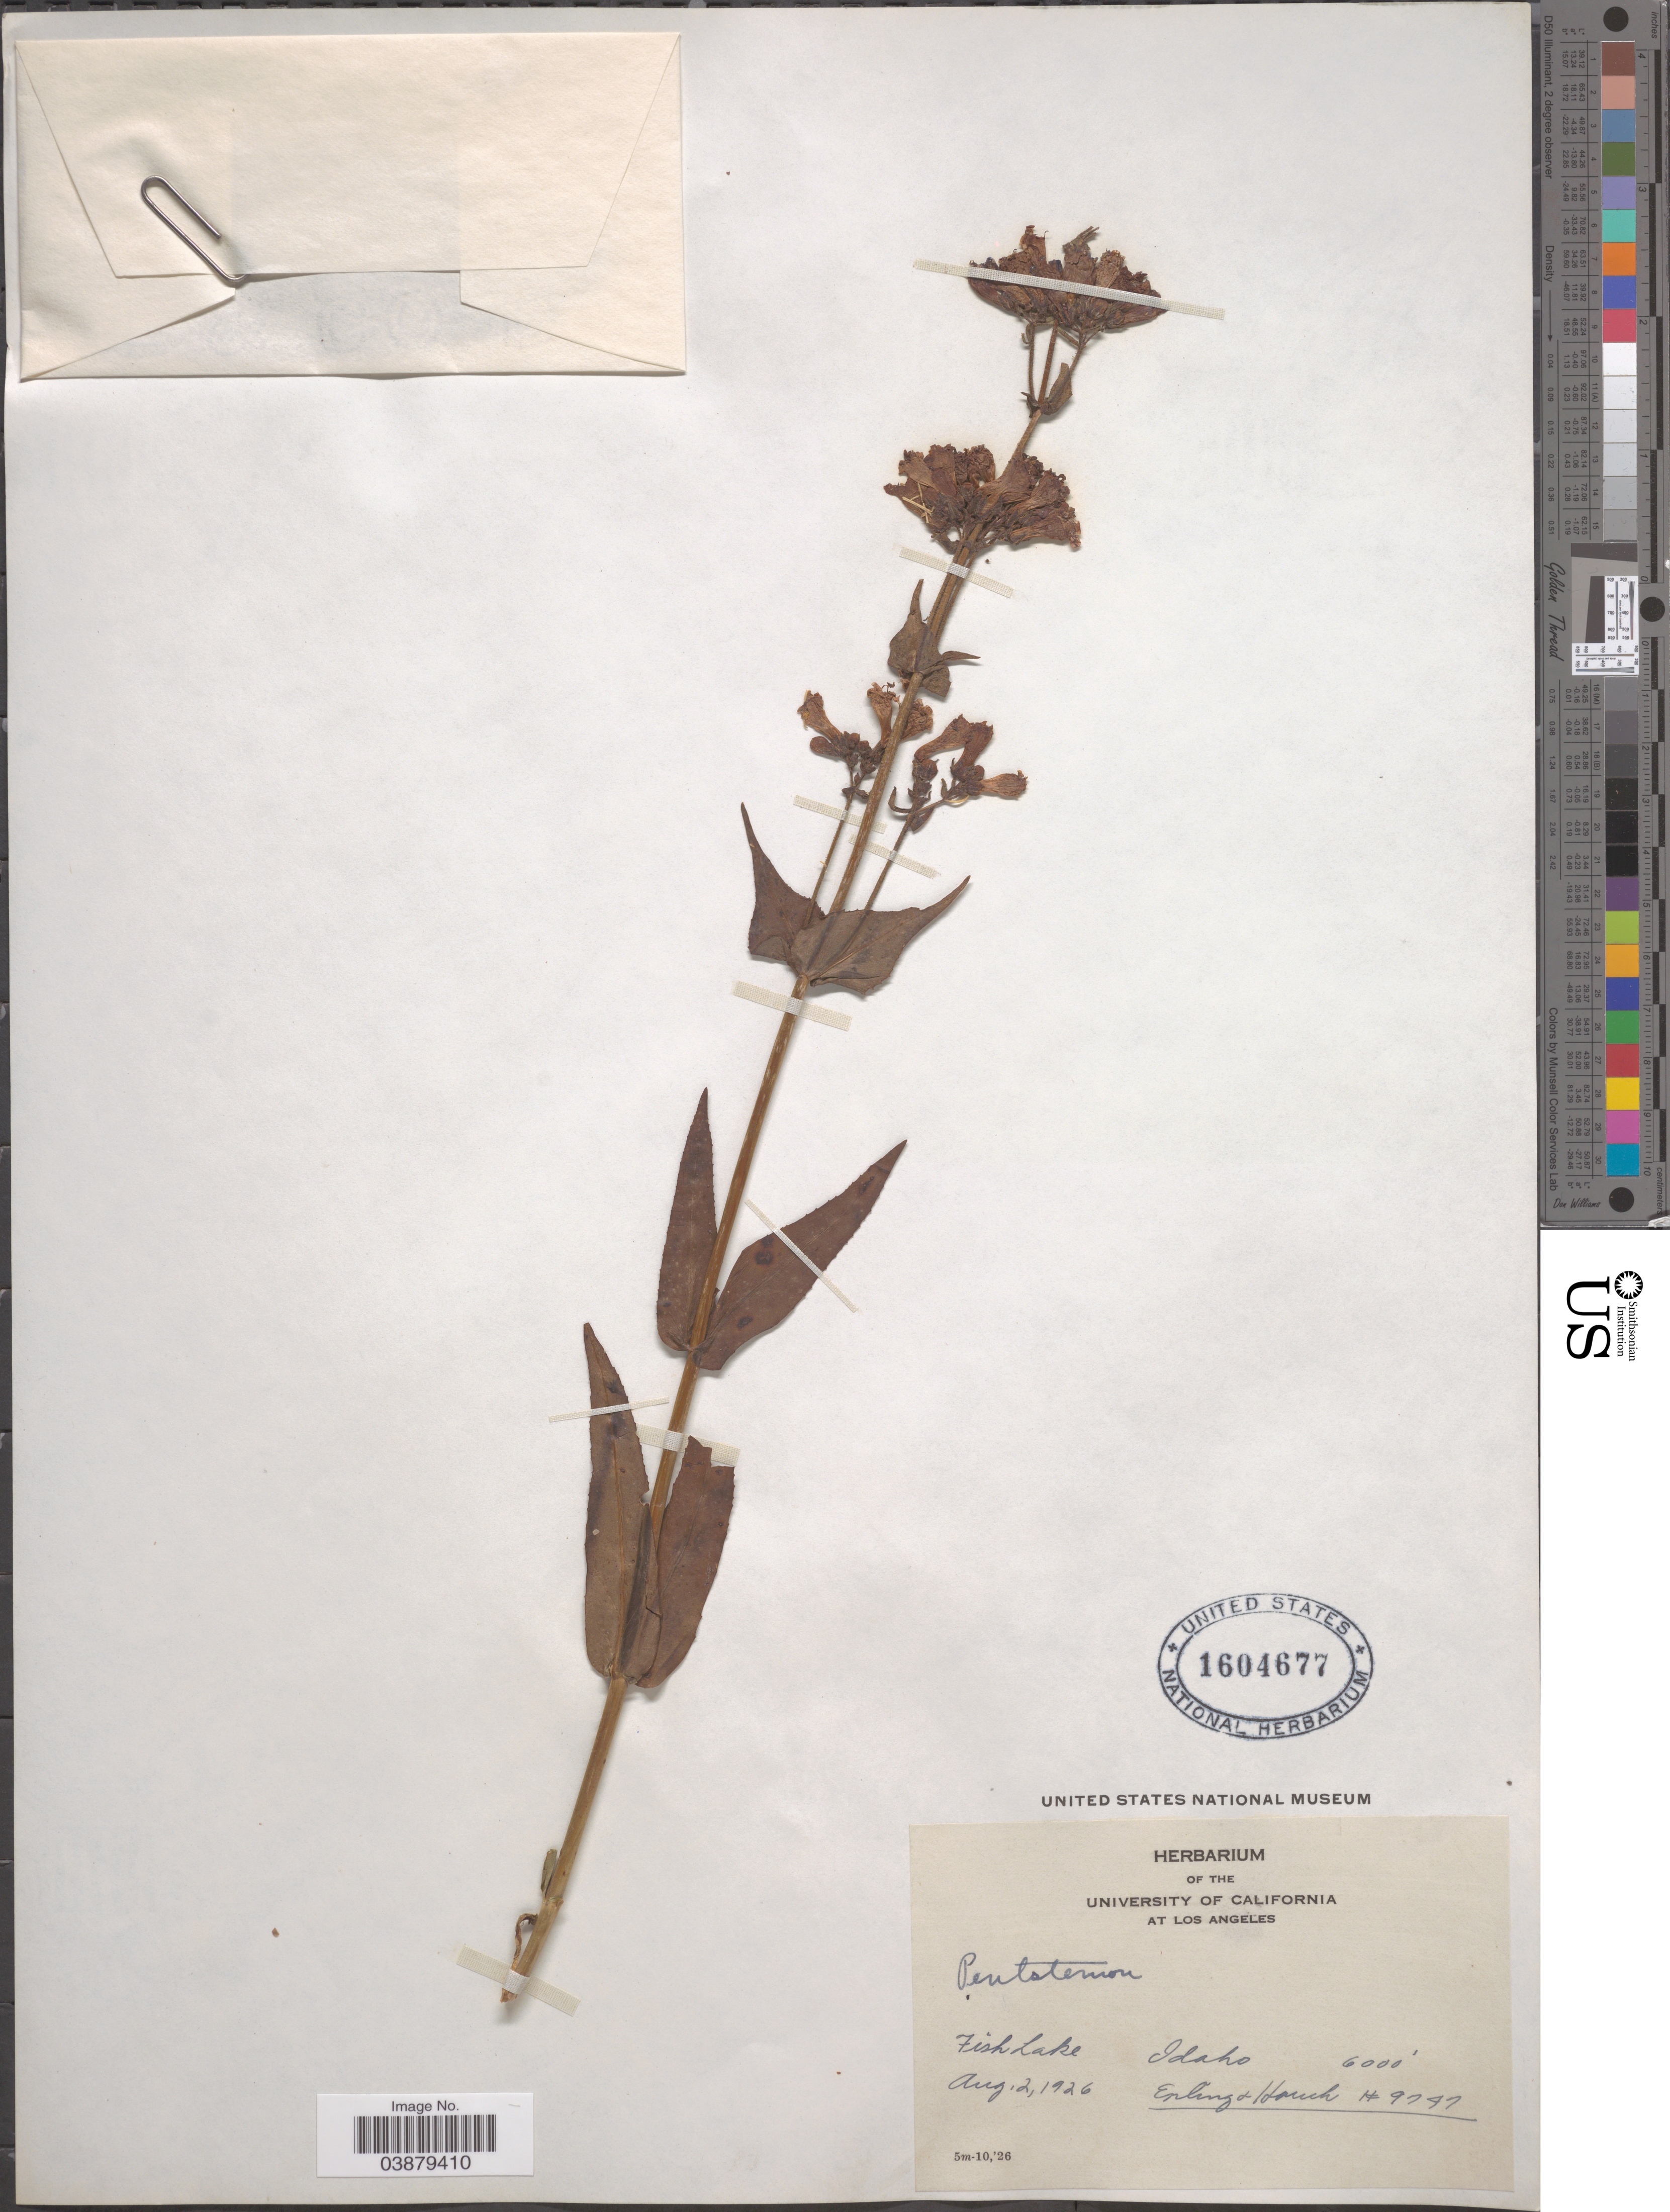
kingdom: Plantae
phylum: Tracheophyta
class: Magnoliopsida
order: Lamiales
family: Plantaginaceae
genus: Penstemon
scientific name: Penstemon sp.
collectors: -- Epling & Houch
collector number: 9747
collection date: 1926-08-02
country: United States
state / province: Idaho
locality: Fish Lake.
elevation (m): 1829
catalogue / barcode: US 1604677